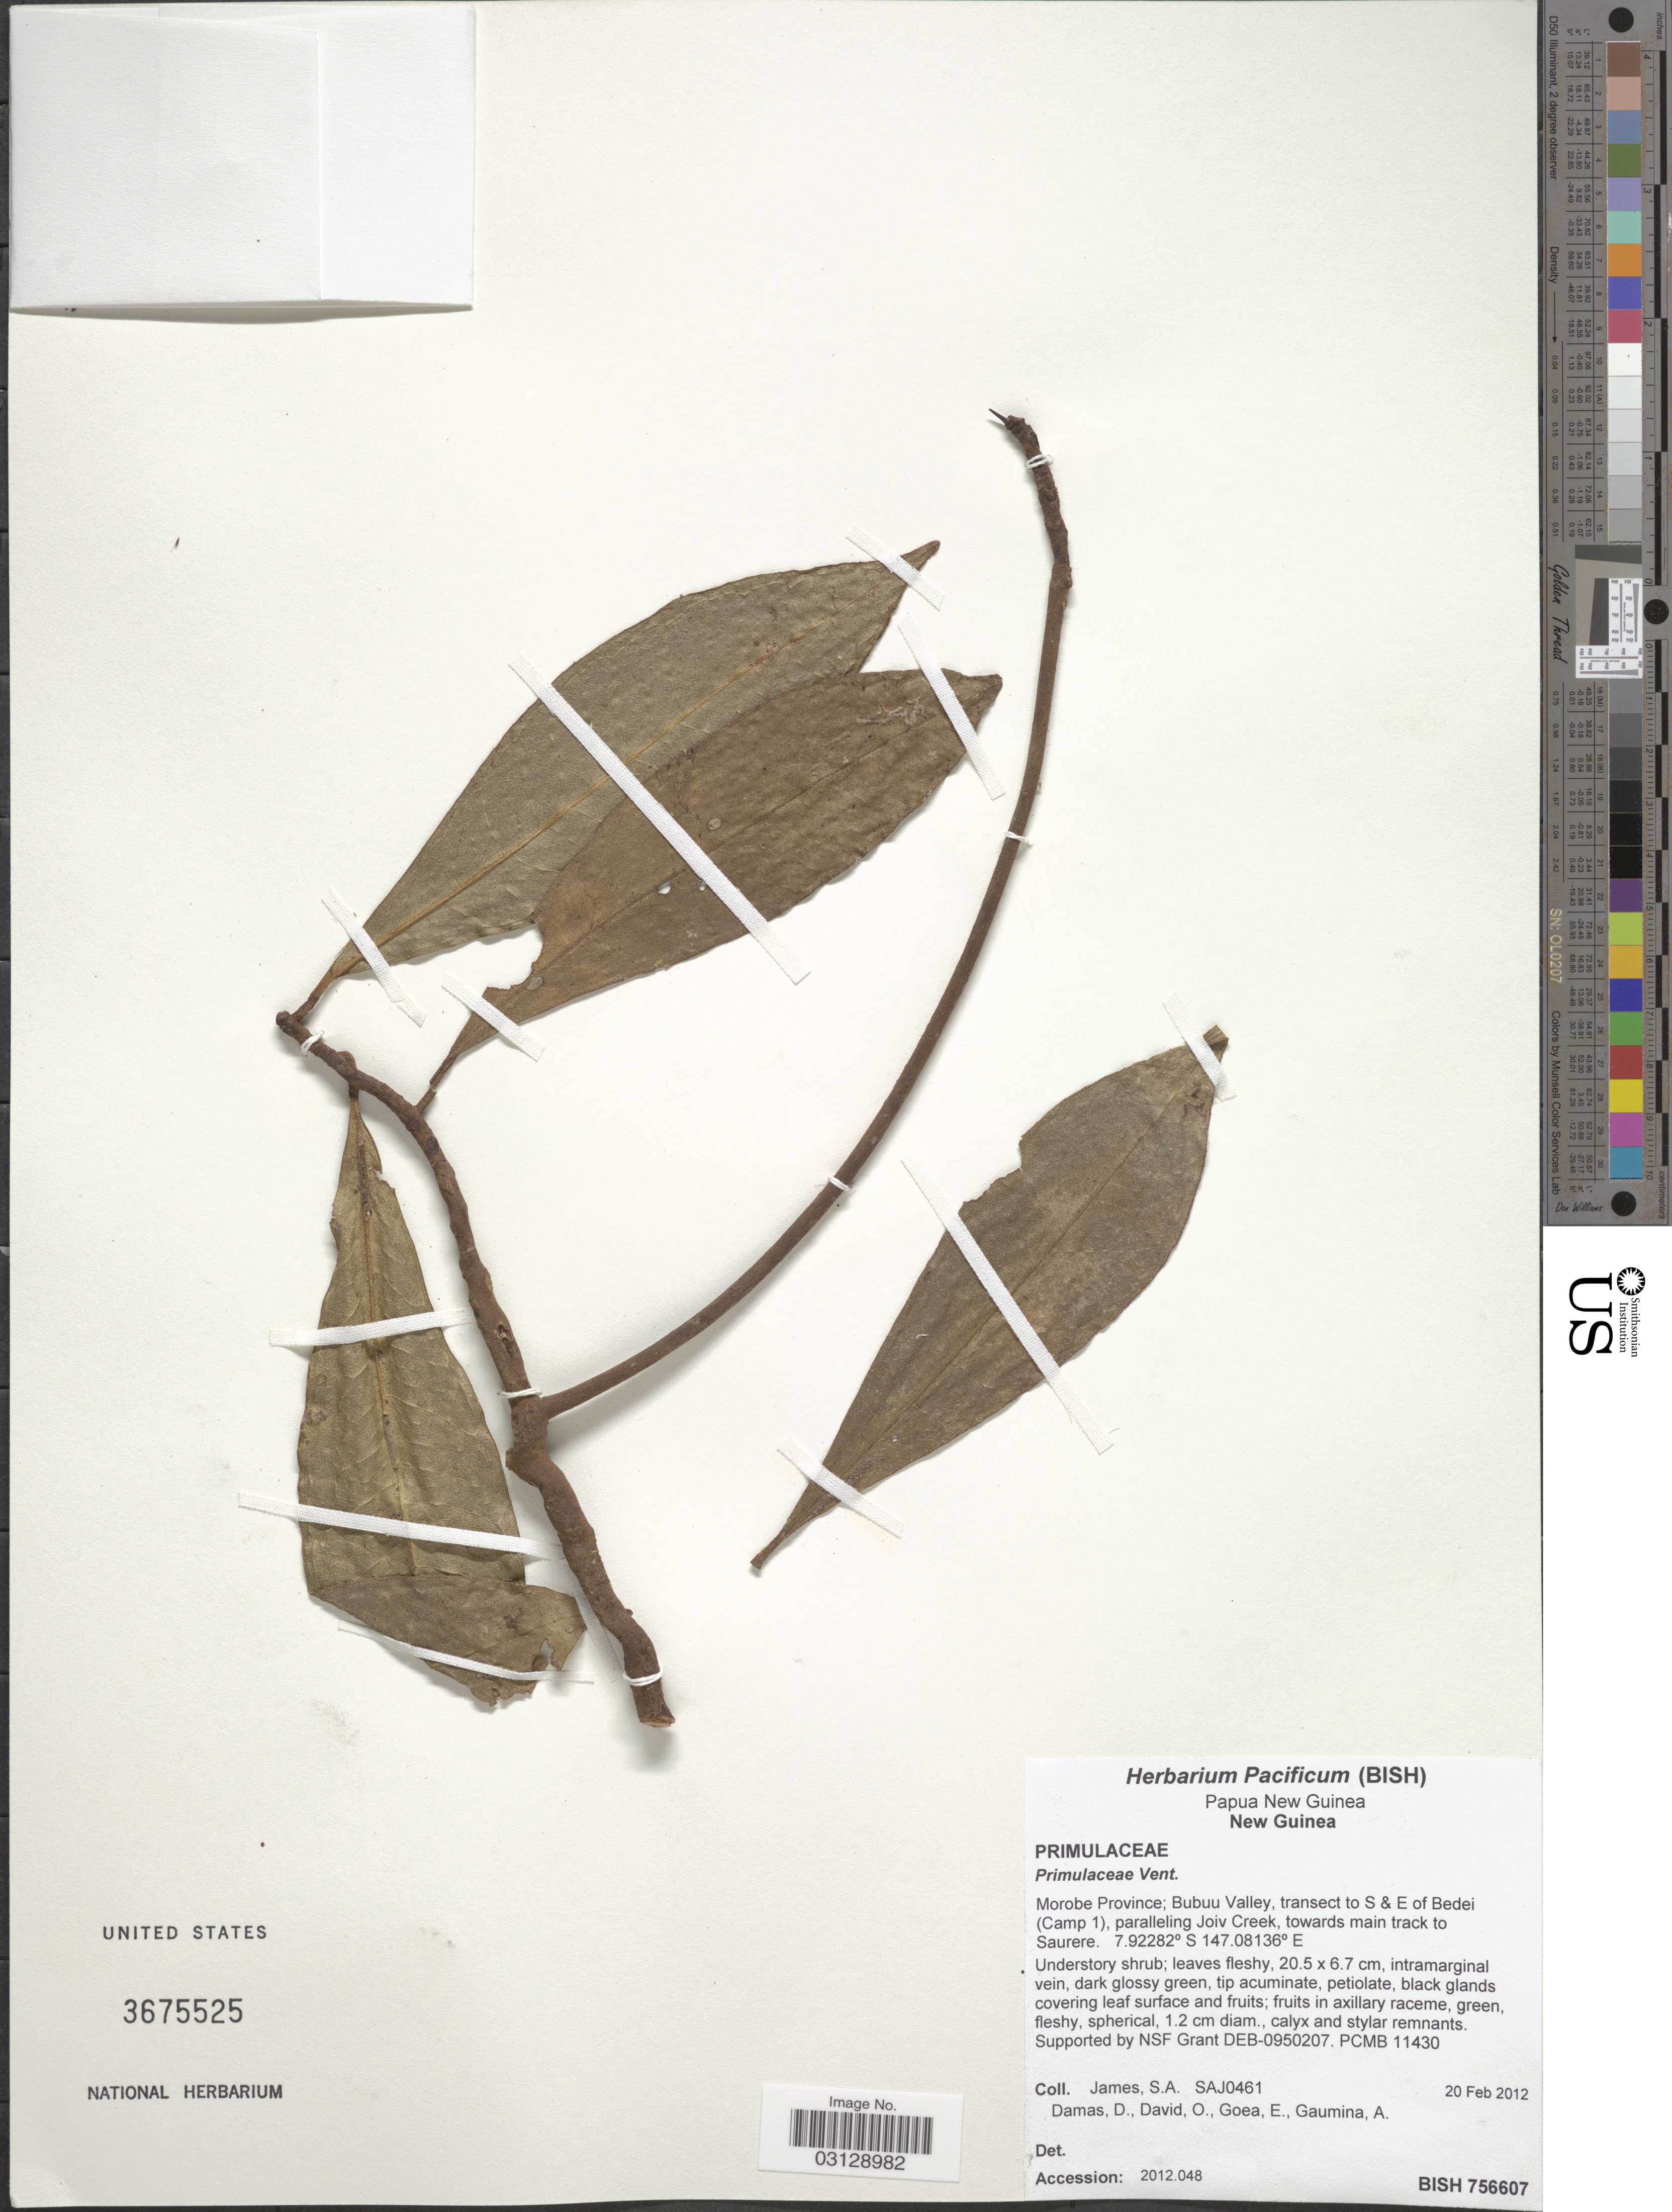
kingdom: Plantae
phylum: Tracheophyta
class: Magnoliopsida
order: Ericales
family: Primulaceae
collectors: S. James, D. Damas, O. David, E. Goea & A. Gaumina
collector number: SAJ0461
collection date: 2012-02-20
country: Papua New Guinea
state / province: Morobe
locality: New Guinea. Bubuu Valley, transect to S & E of Bedei (Camp 1), paralleling Joiv Creek, towards main track to Saurere.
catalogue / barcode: US 3675525